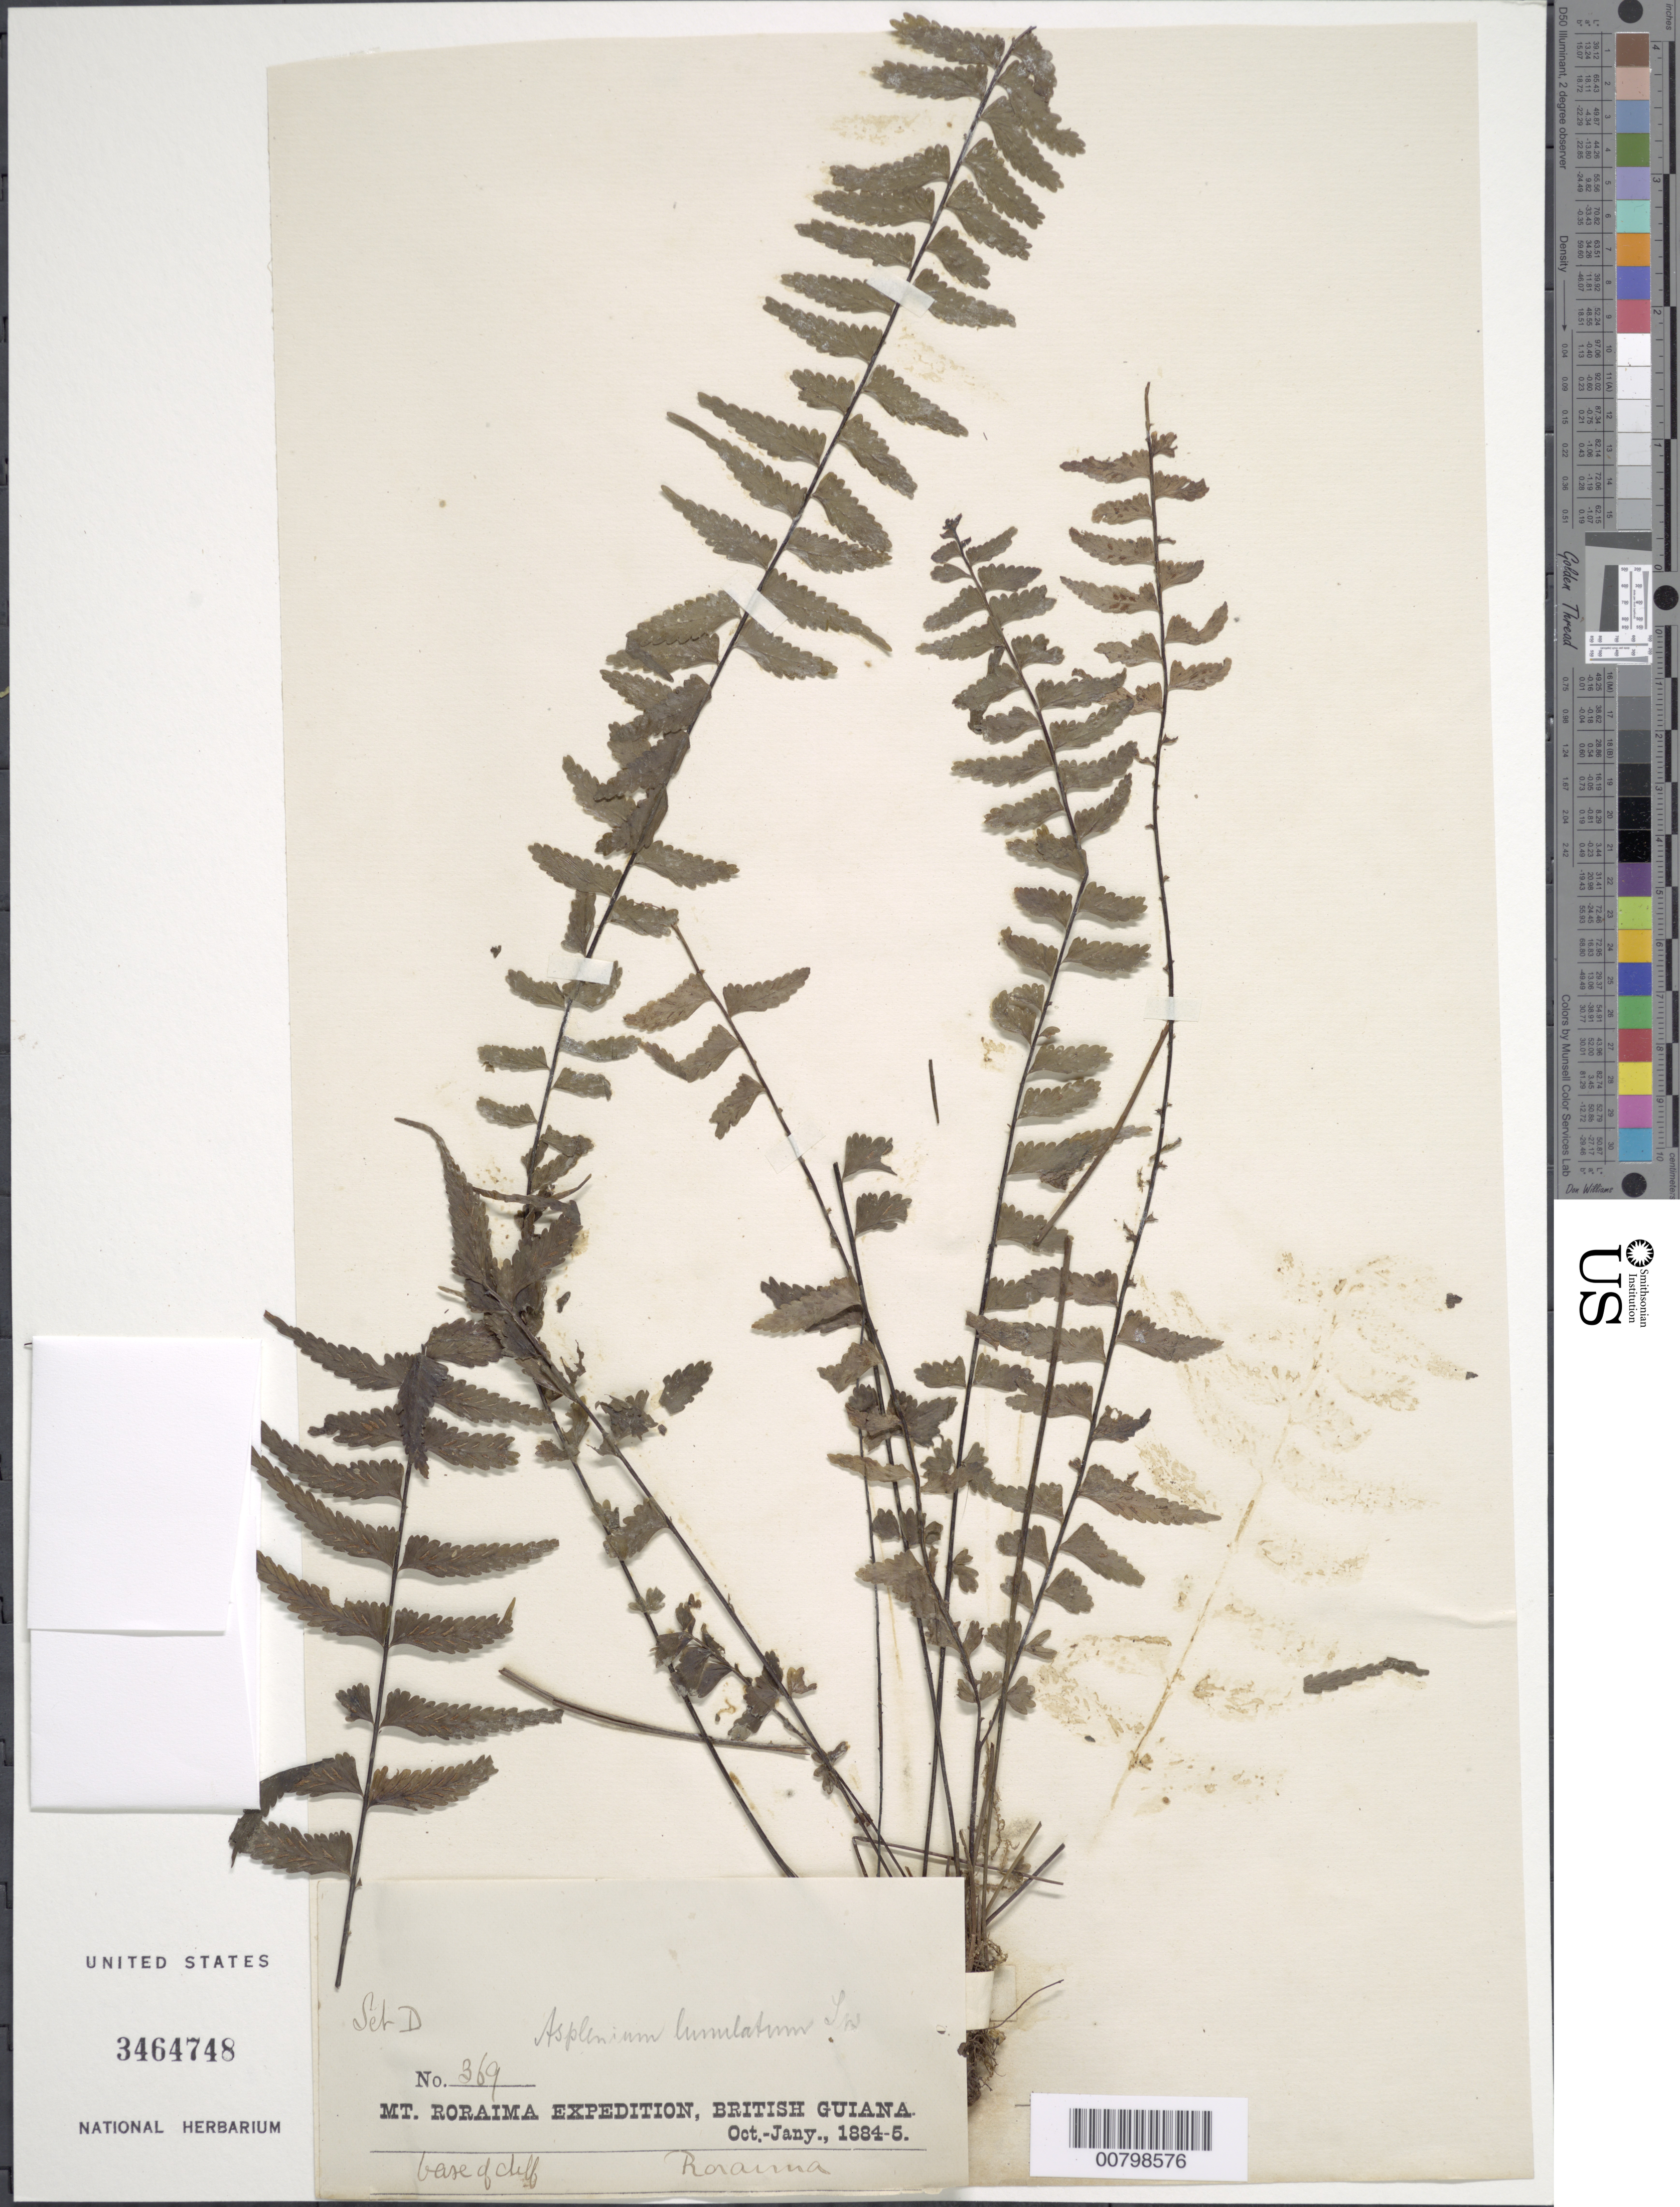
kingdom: Plantae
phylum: Tracheophyta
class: Polypodiopsida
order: Polypodiales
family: Aspleniaceae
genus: Asplenium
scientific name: Asplenium harpeodes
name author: Kunze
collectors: E. F. im Thurn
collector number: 369 D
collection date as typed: October 1884 to January 1885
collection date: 1884-10/1885-01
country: Guyana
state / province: Cuyuni-Mazaruni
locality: Mt. Roraima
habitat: Base of cliff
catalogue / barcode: US 3464748